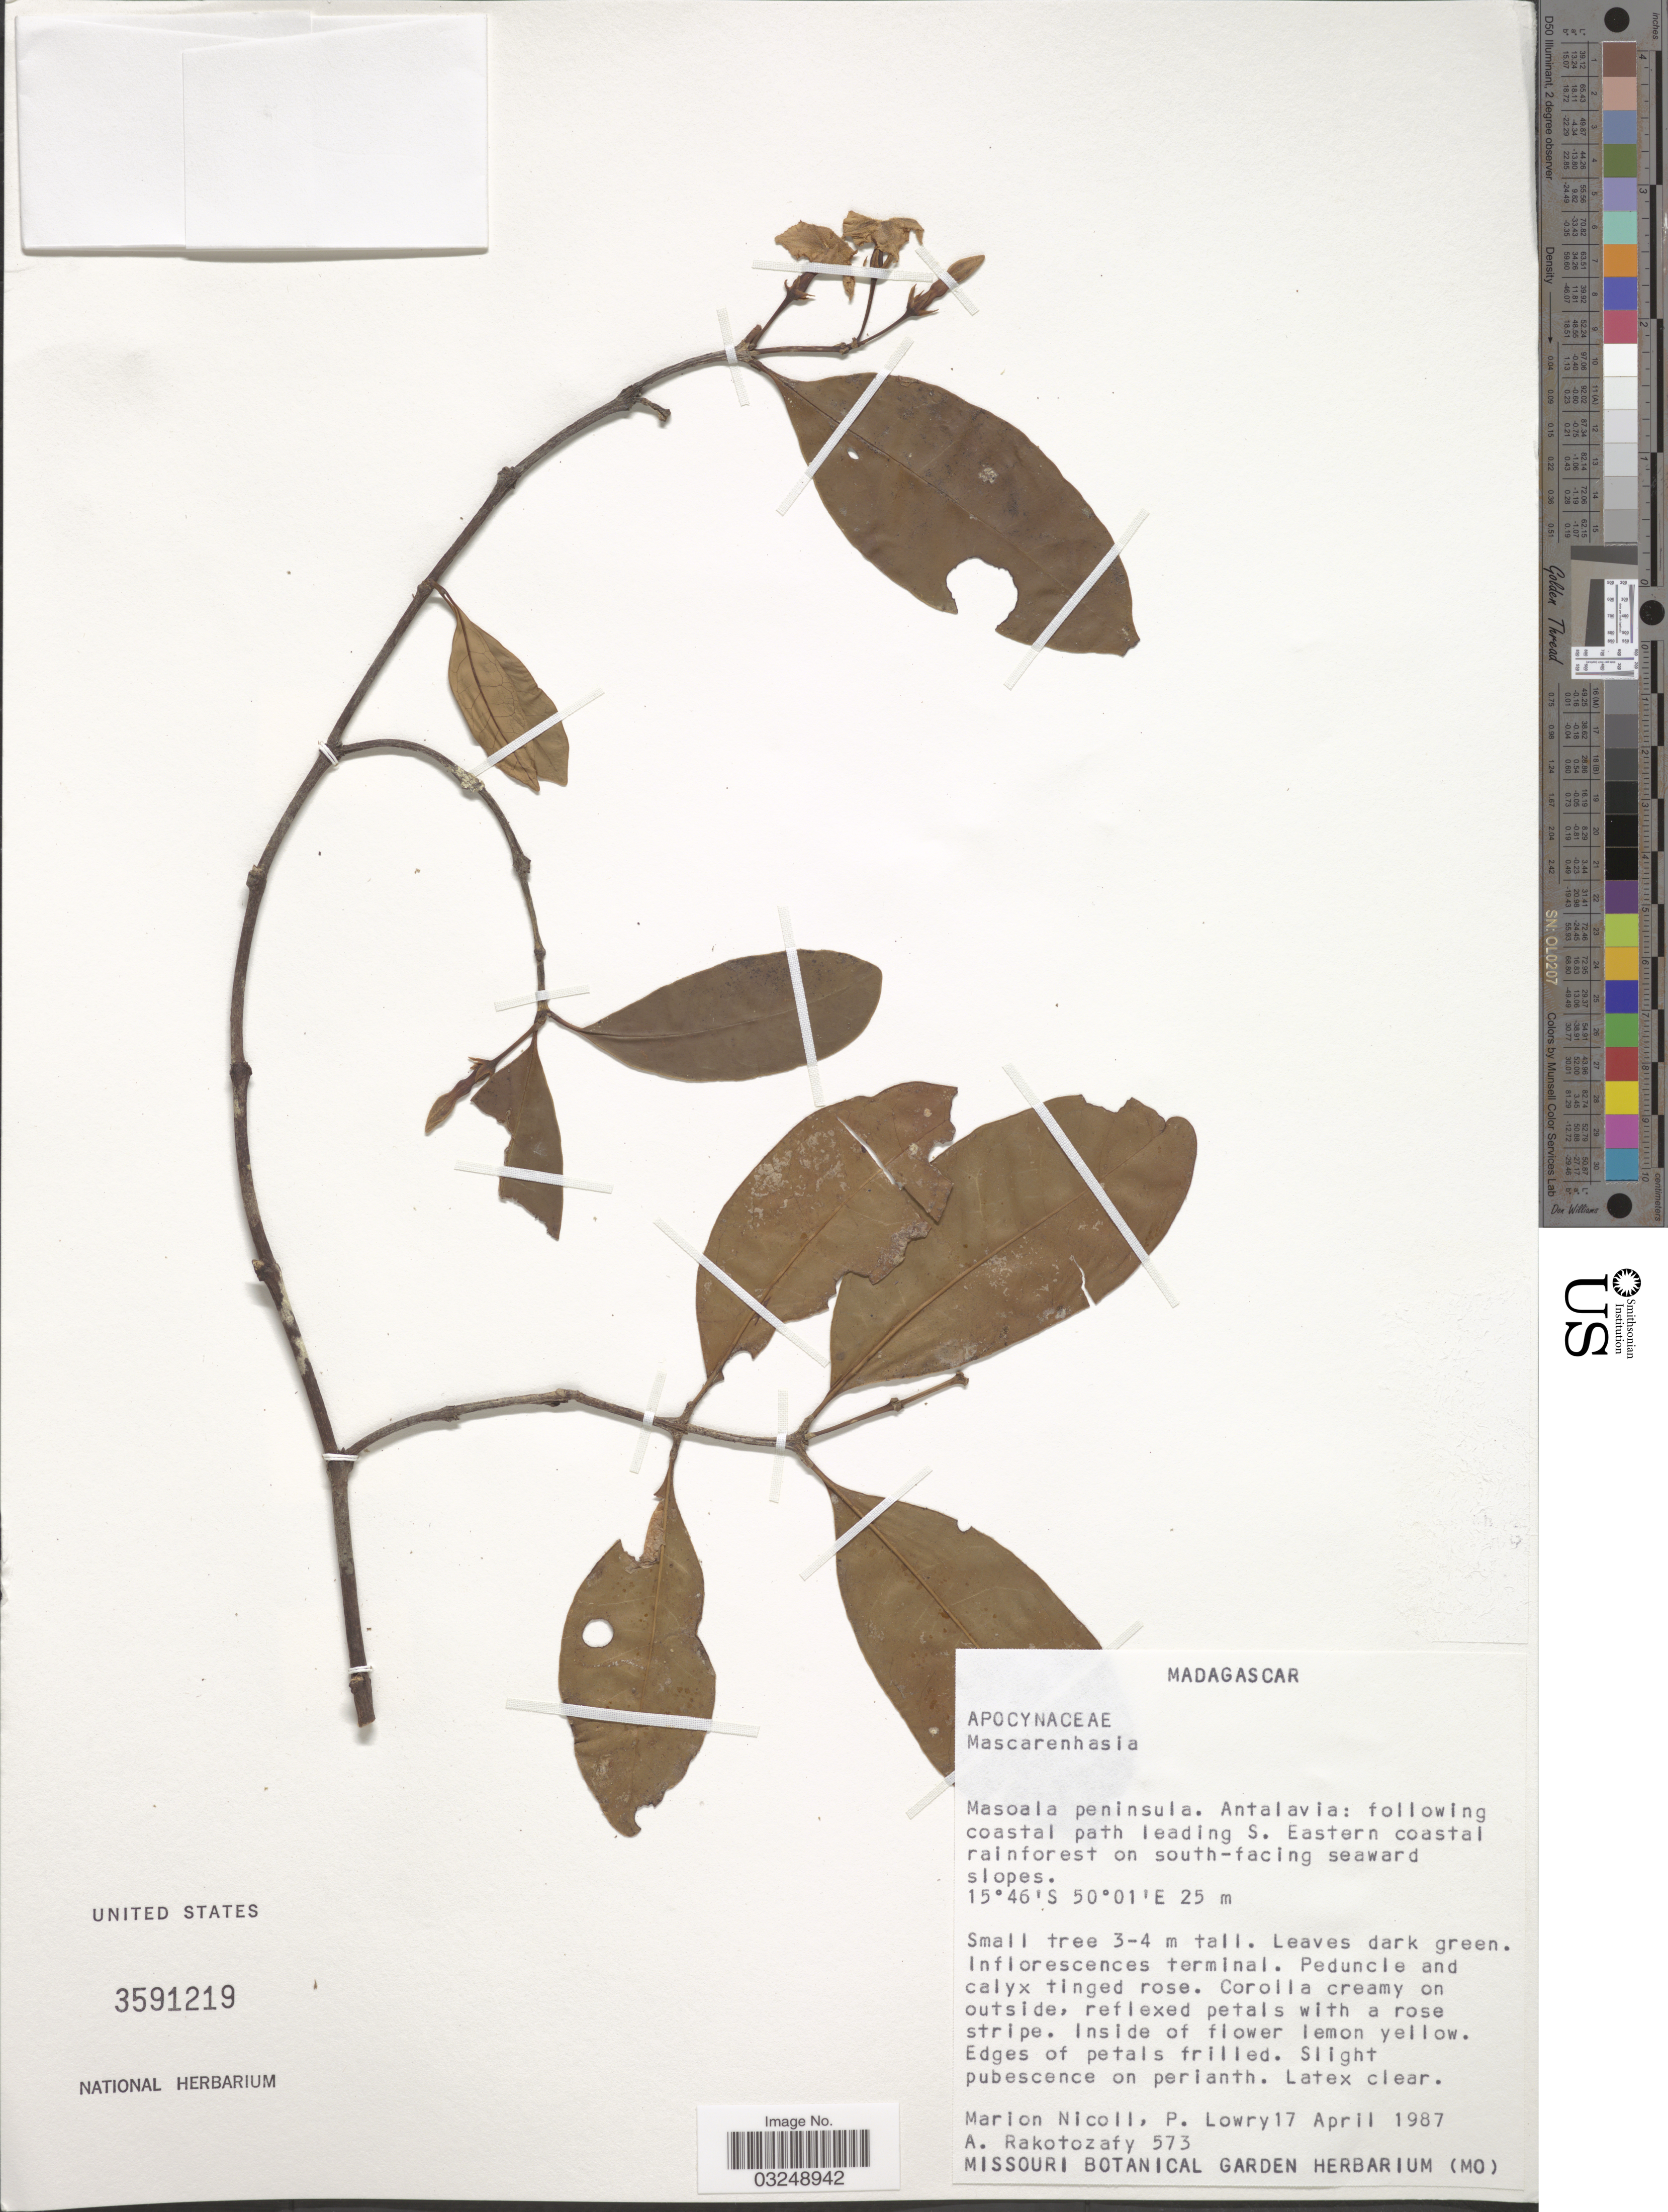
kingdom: Plantae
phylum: Tracheophyta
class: Magnoliopsida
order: Gentianales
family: Apocynaceae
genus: Mascarenhasia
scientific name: Mascarenhasia sp.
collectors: M. F. Nicoll, P. Lowry & A. Rakotozafy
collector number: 573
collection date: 1987-04-17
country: Madagascar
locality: Masoala peninsula. Antalavia: following coastal path leading S. Eastern coastal rainforest on south-facing seaward slopes.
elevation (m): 25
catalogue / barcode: US 3591219